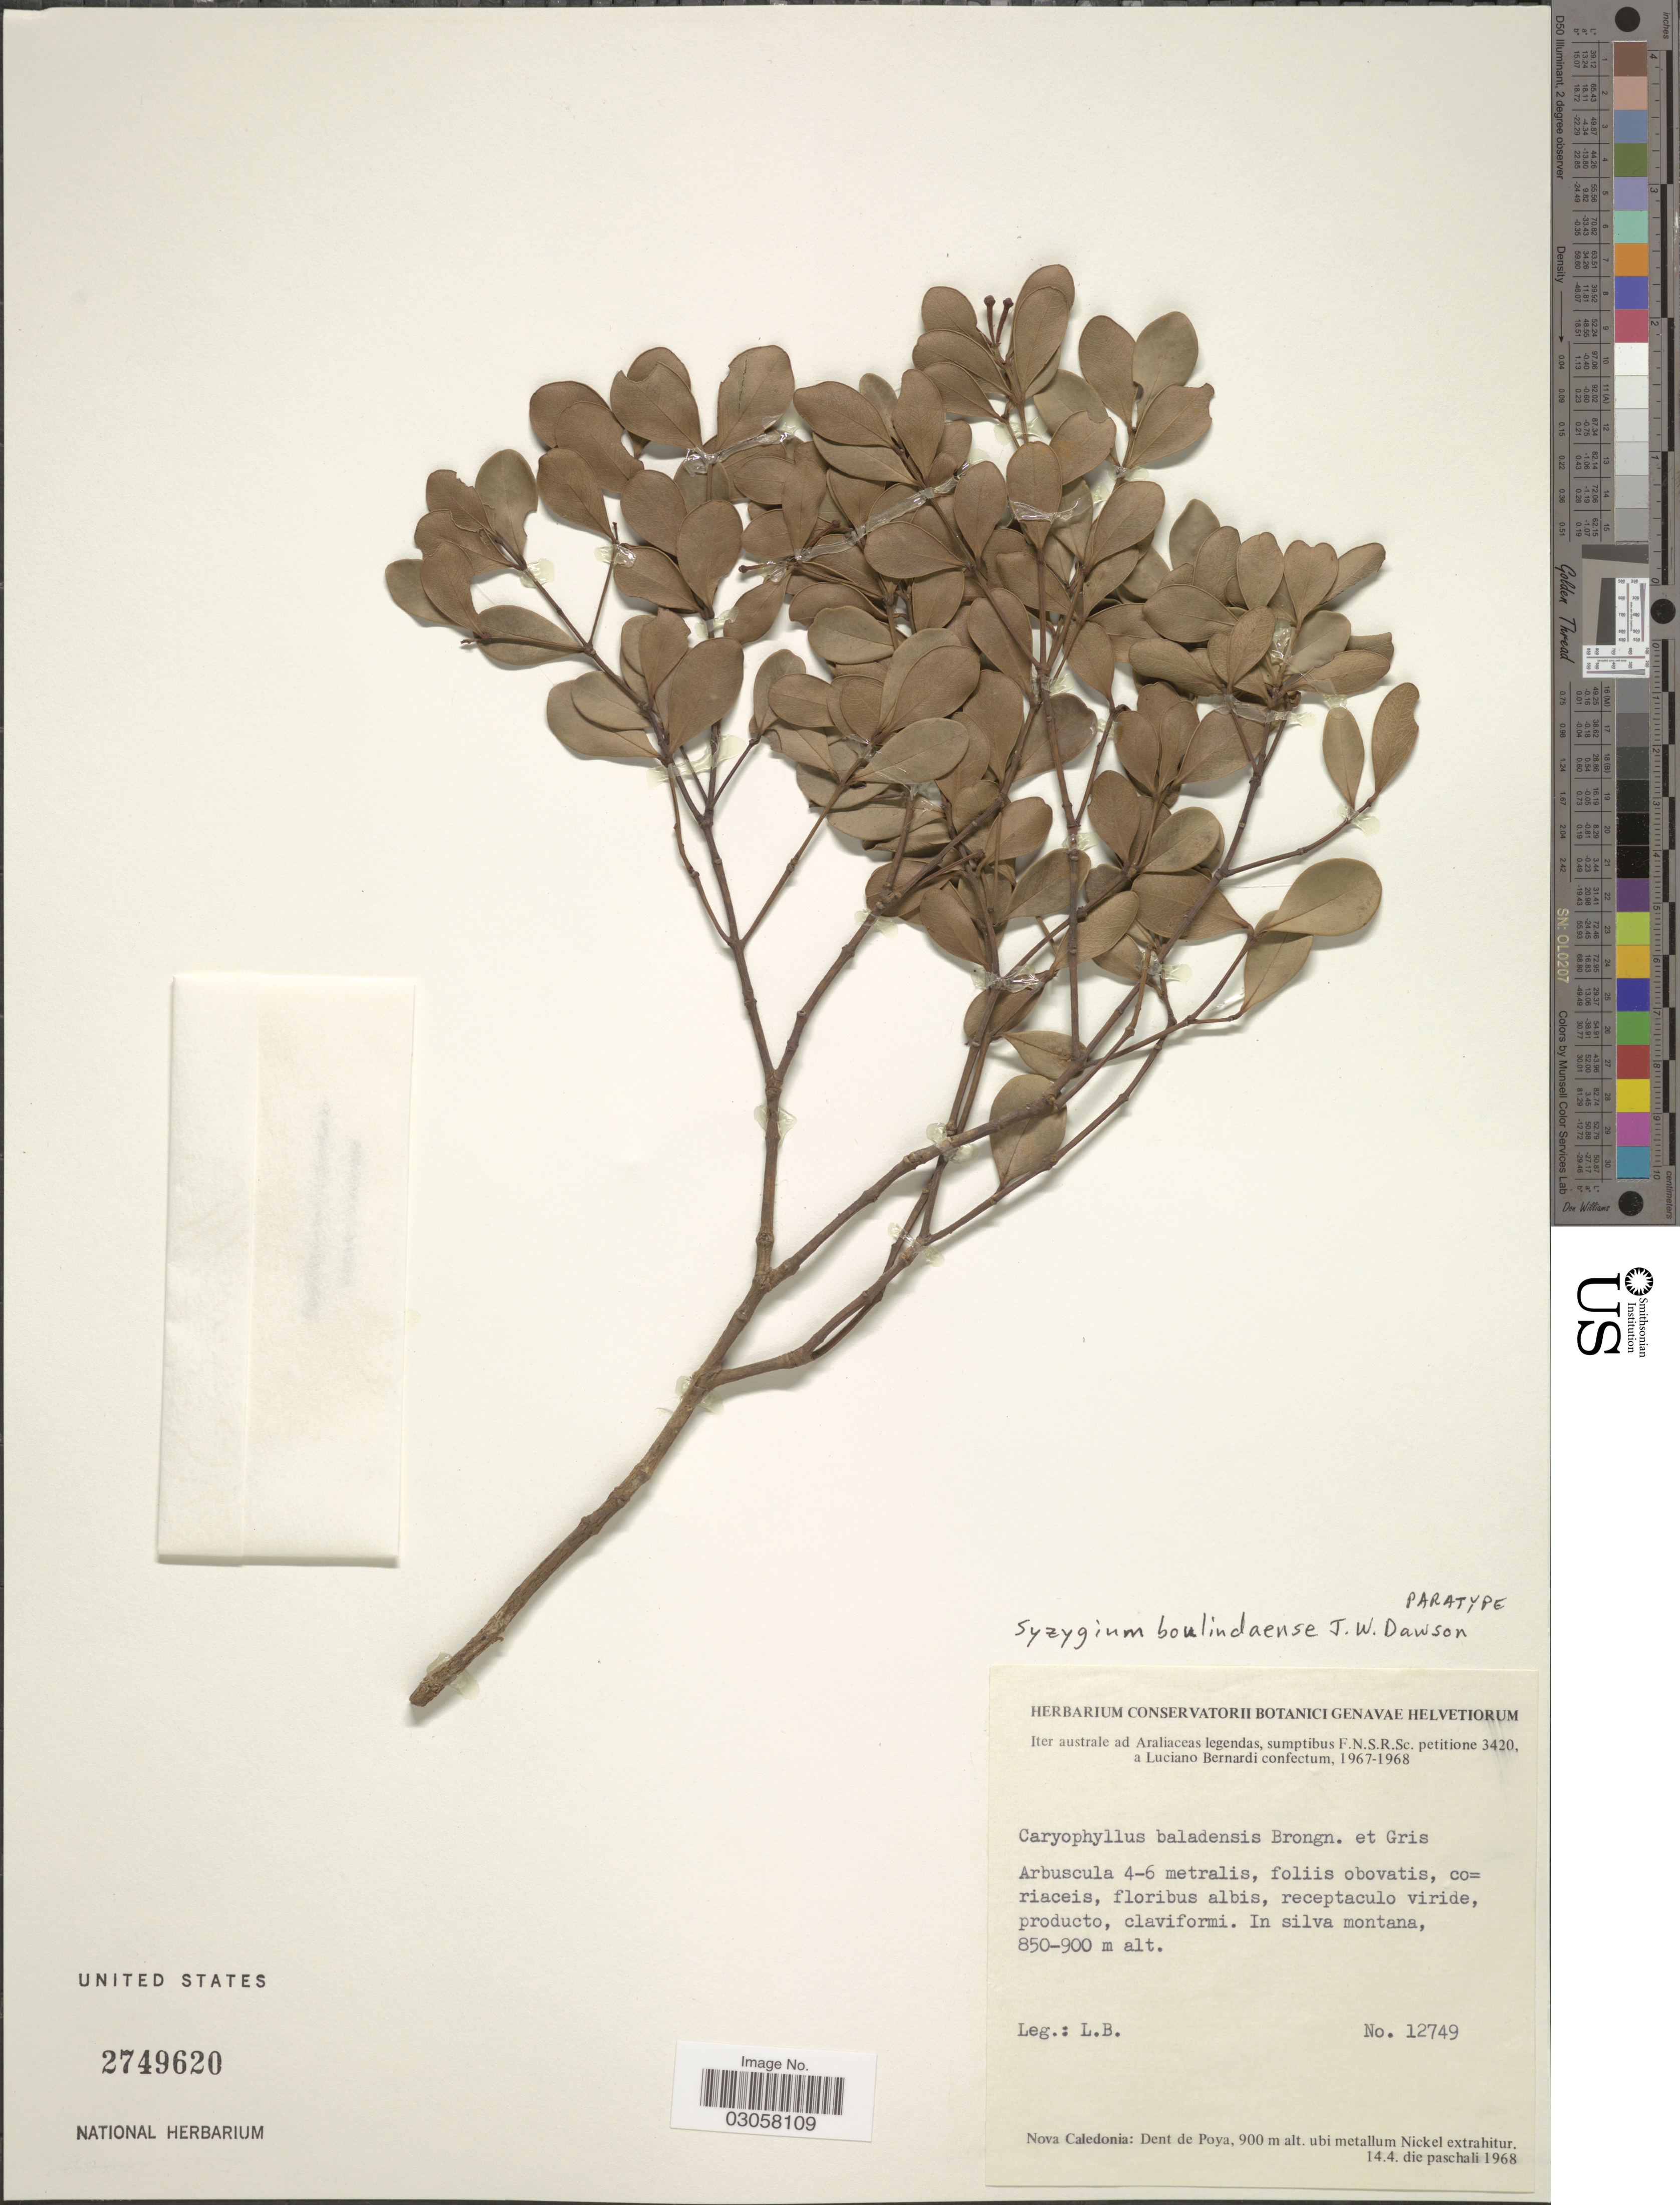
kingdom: Plantae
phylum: Tracheophyta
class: Magnoliopsida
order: Myrtales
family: Myrtaceae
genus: Syzygium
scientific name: Syzygium boulindaense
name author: J.W. Dawson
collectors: L. Smith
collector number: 12749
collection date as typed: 14.4 die paschali 1968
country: New Caledonia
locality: Dent de Poya, ubi metallum Nickel extrahitur.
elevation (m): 850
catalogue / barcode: US 2749620